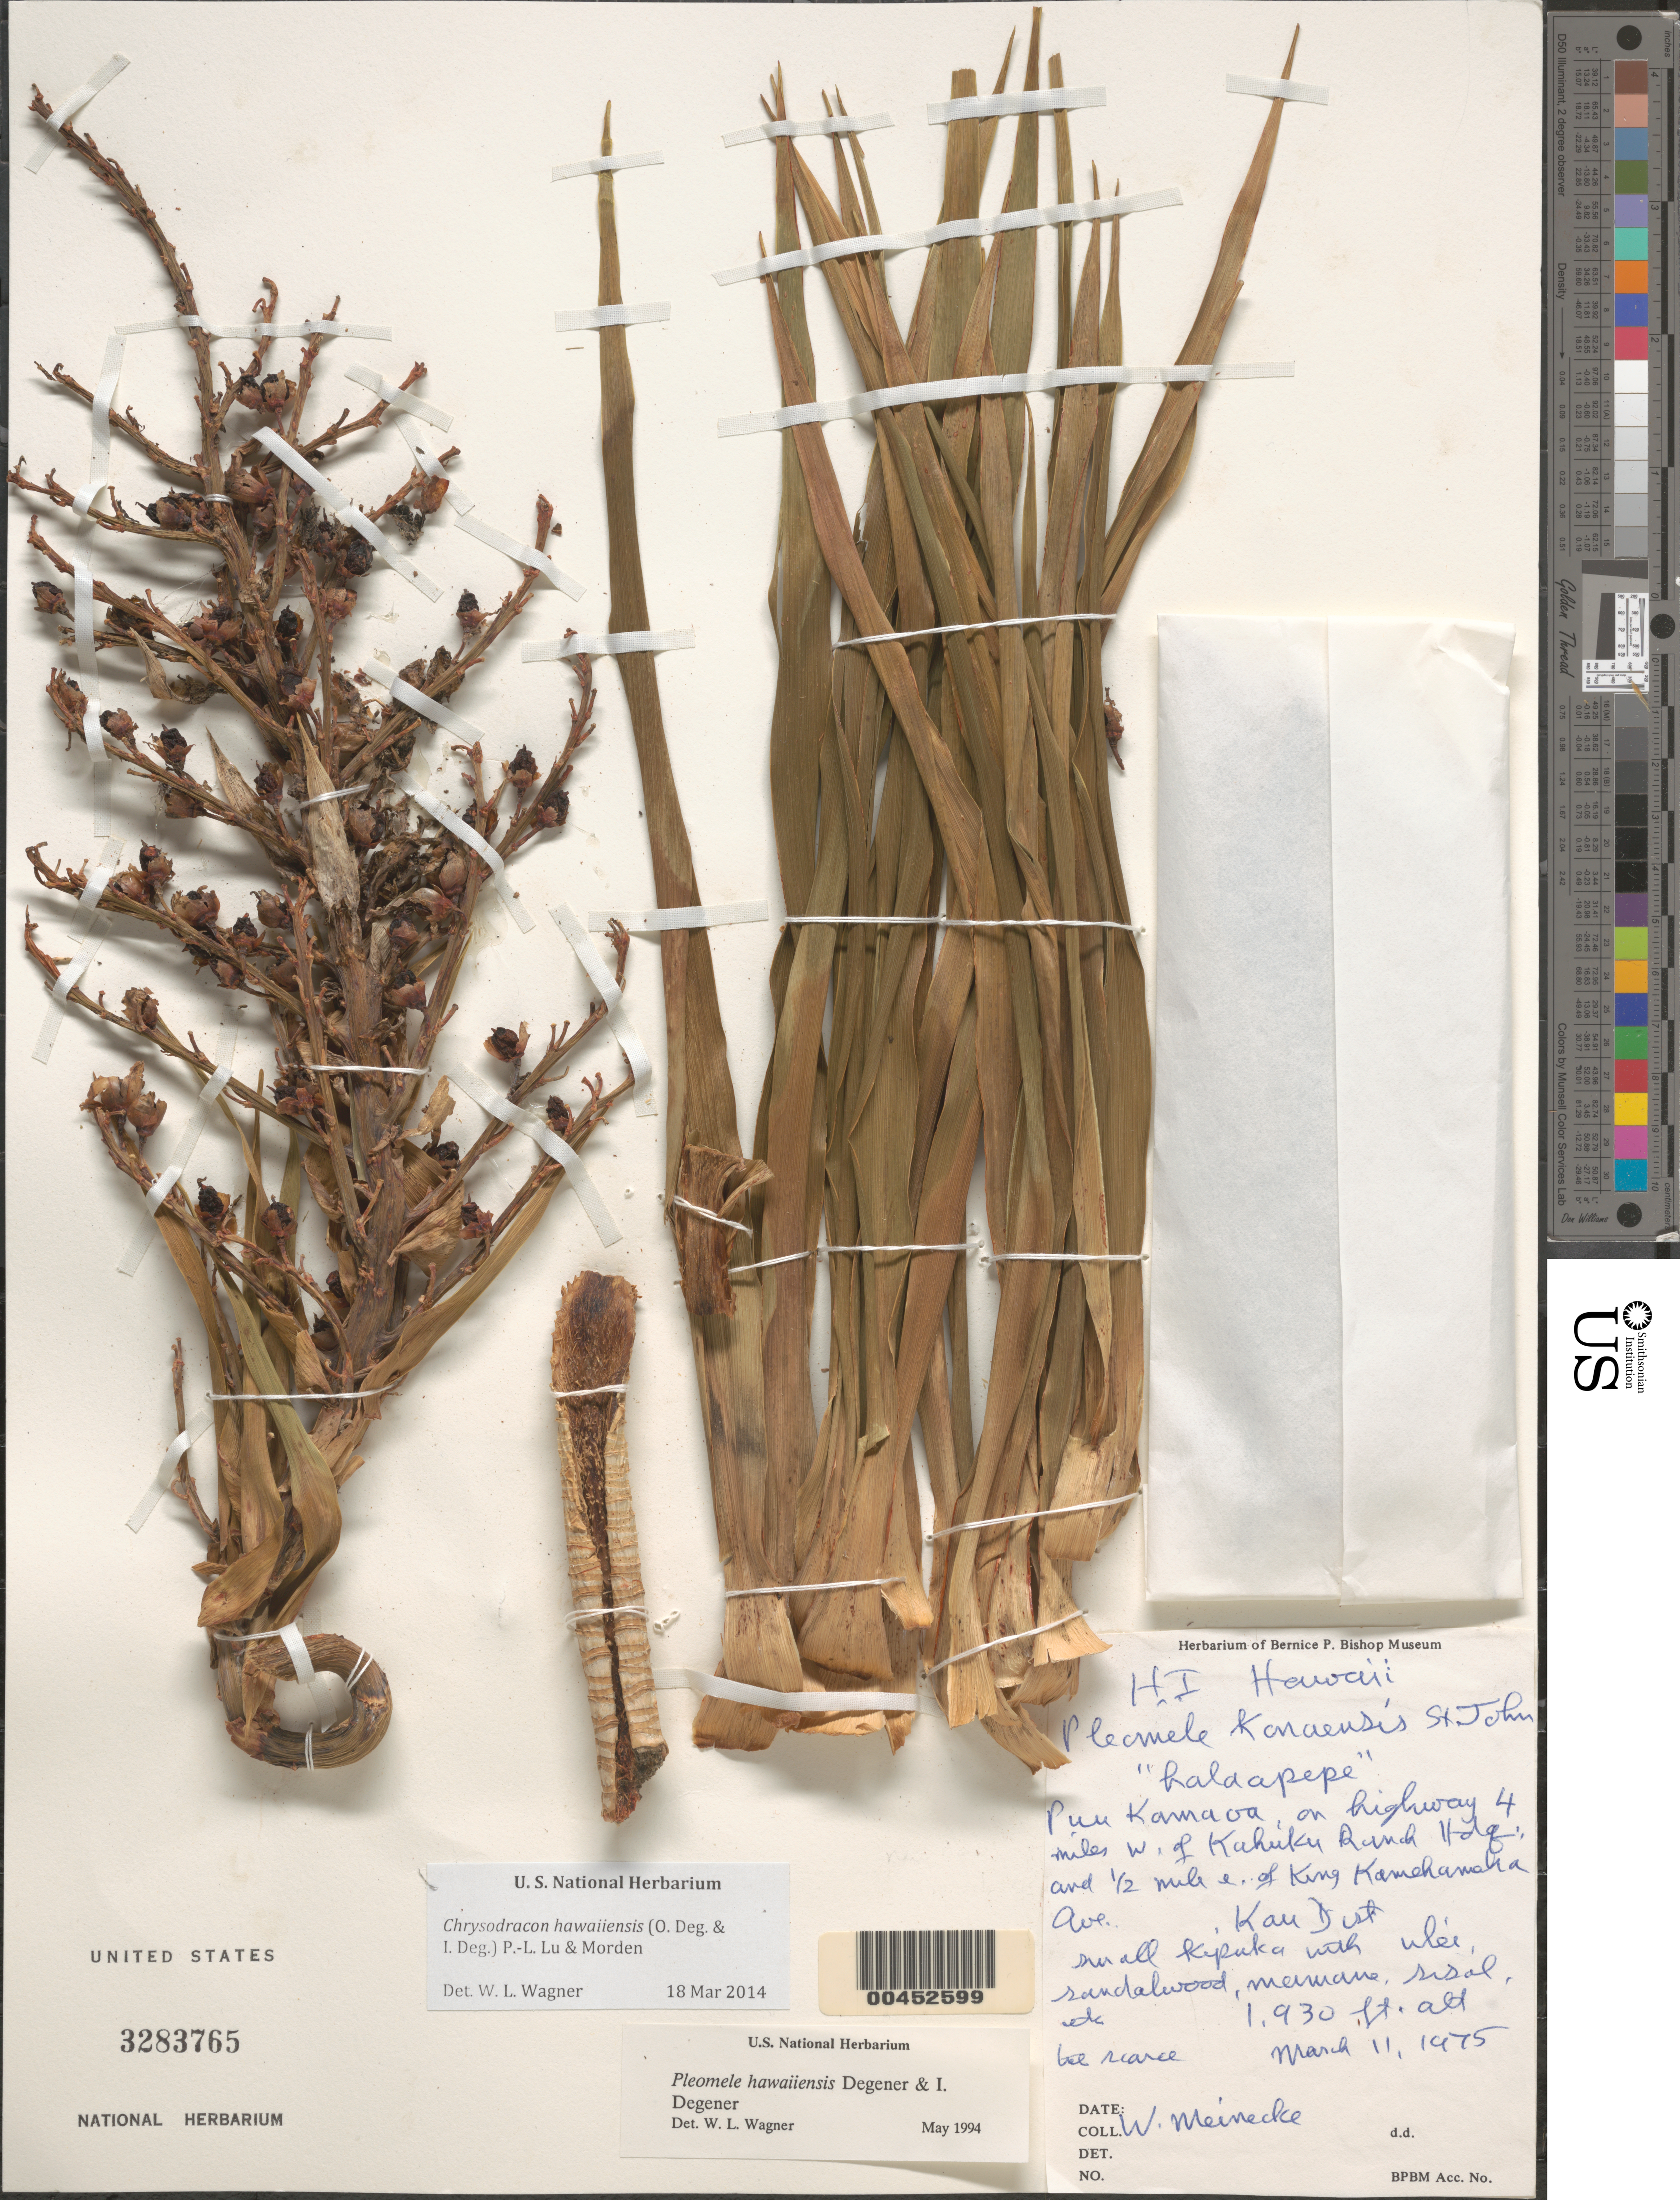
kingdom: Plantae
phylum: Tracheophyta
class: Liliopsida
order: Asparagales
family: Asparagaceae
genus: Dracaena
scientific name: Dracaena konaensis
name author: (H. St. John) Jankalski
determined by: Wagner, W. L., (BOT), Smithsonian Institution - National Museum of Natural History (UNITED STATES)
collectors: W. Meinecke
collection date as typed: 11 Mar 1975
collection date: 1975-03-11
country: United States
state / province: Hawaii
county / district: Hawaii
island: Hawaii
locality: Puu Kamaoa, on highway 4 miles W of Kahuku Ranch Headquarters and 0.50 mile E of King Kamehameha Ave, Kau District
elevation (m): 588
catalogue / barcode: US 3283765